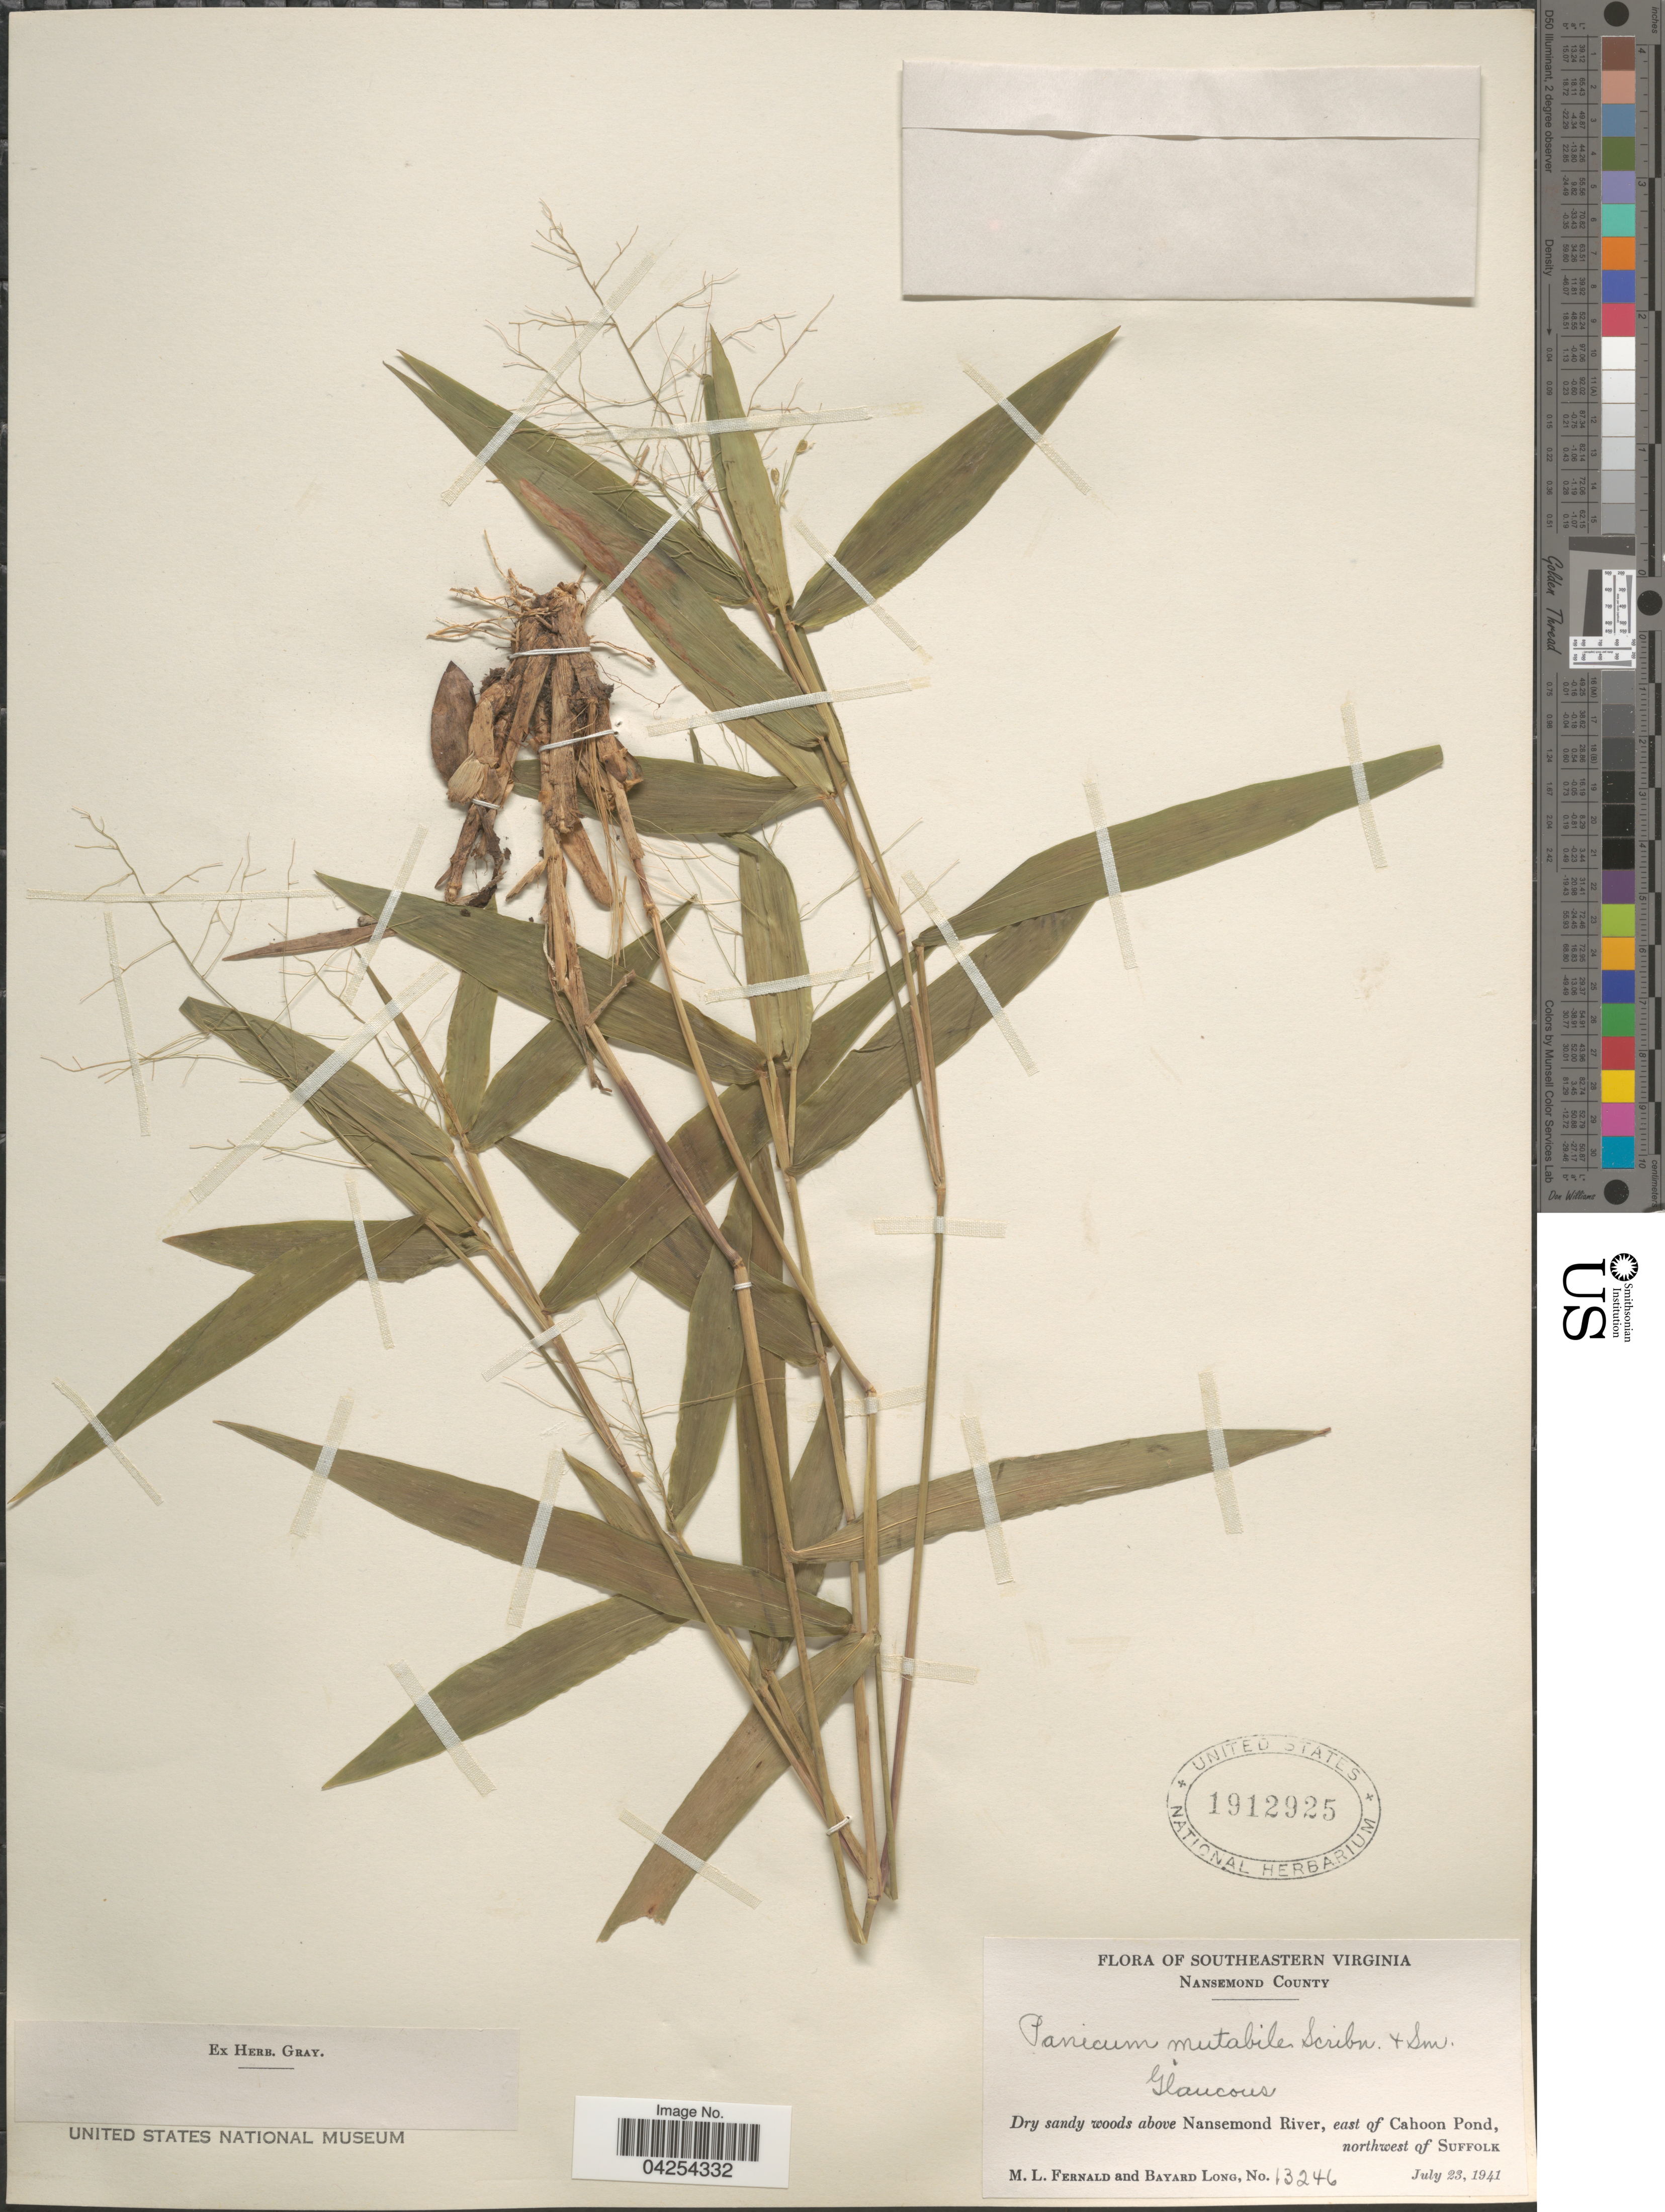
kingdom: Plantae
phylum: Tracheophyta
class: Liliopsida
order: Poales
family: Poaceae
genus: Dichanthelium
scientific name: Dichanthelium commutatum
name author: (Schult.) Gould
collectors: M. L. Fernald & B. Long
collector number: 13246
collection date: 1941-07-23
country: United States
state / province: Virginia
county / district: City of Suffolk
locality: Southeastern Virginia. Nansemond County. Dry sandy woods above Nansemond River, east of Cahoon Pond, northwest of Suffolk.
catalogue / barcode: US 1912925